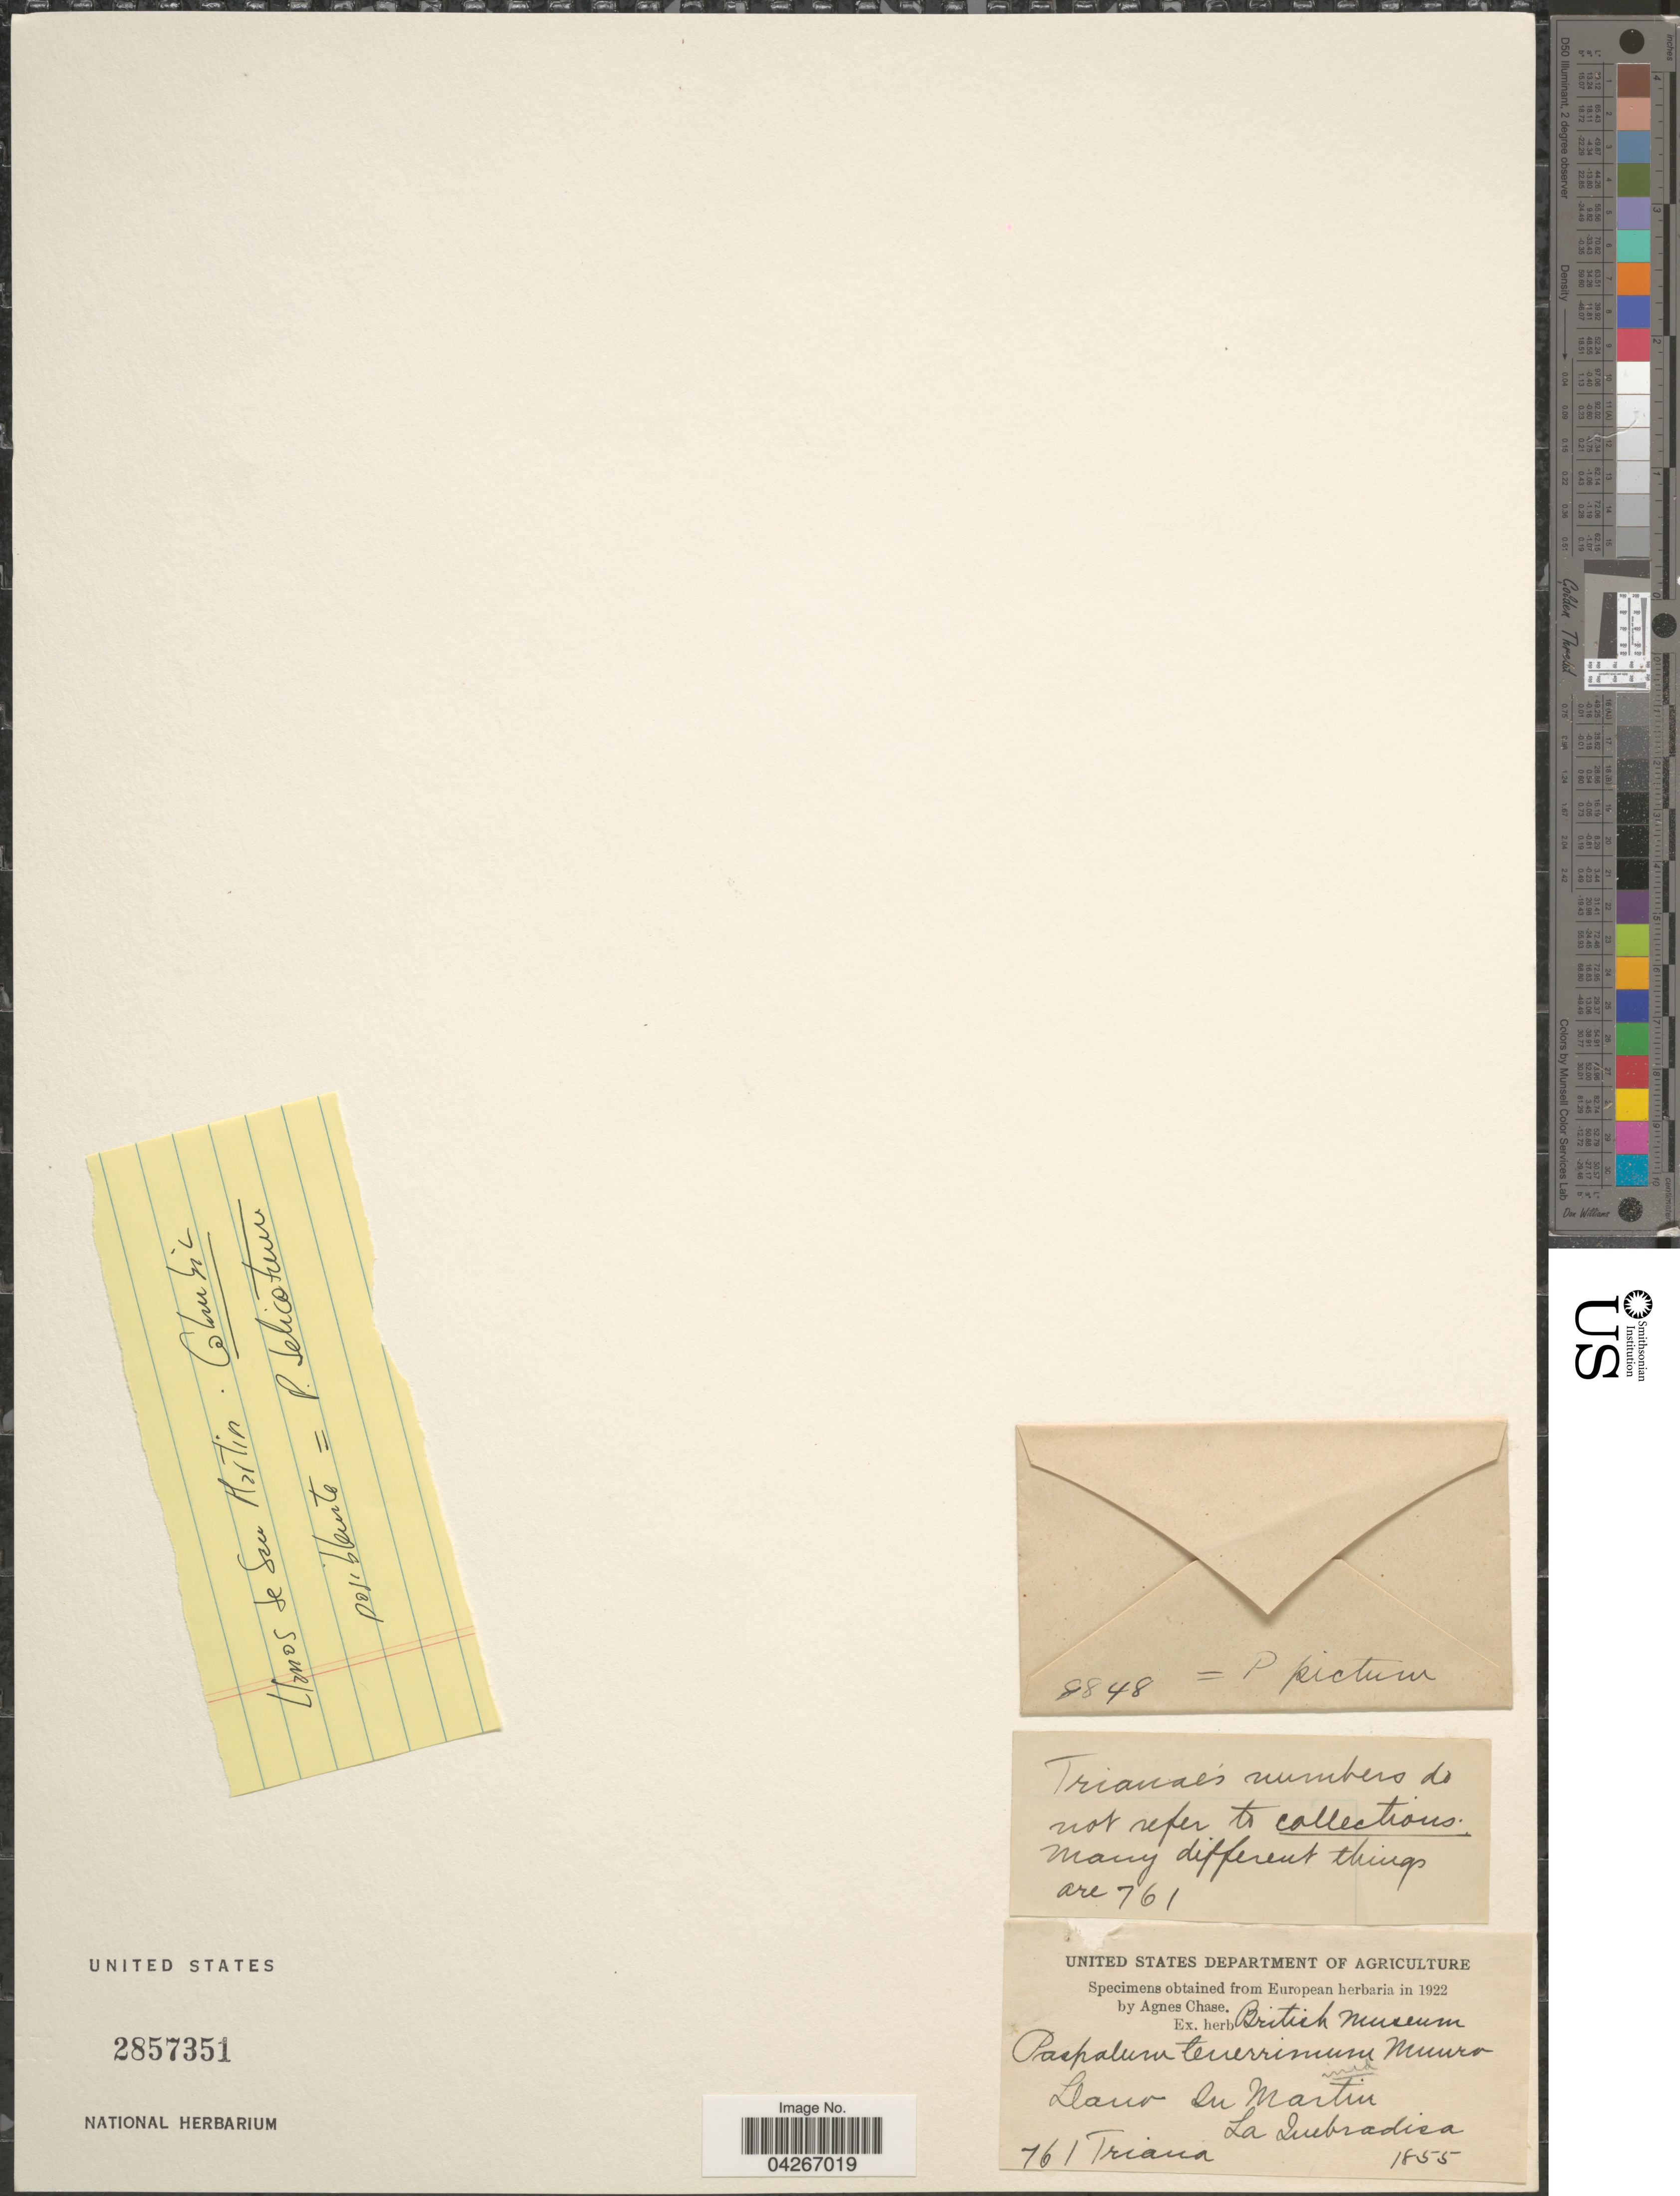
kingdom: Plantae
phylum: Tracheophyta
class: Liliopsida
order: Poales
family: Poaceae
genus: Paspalum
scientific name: Paspalum pictum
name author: Ekman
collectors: Triana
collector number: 761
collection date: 1855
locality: Llano Du Martin. La Quebradisa.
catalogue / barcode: US 2857351